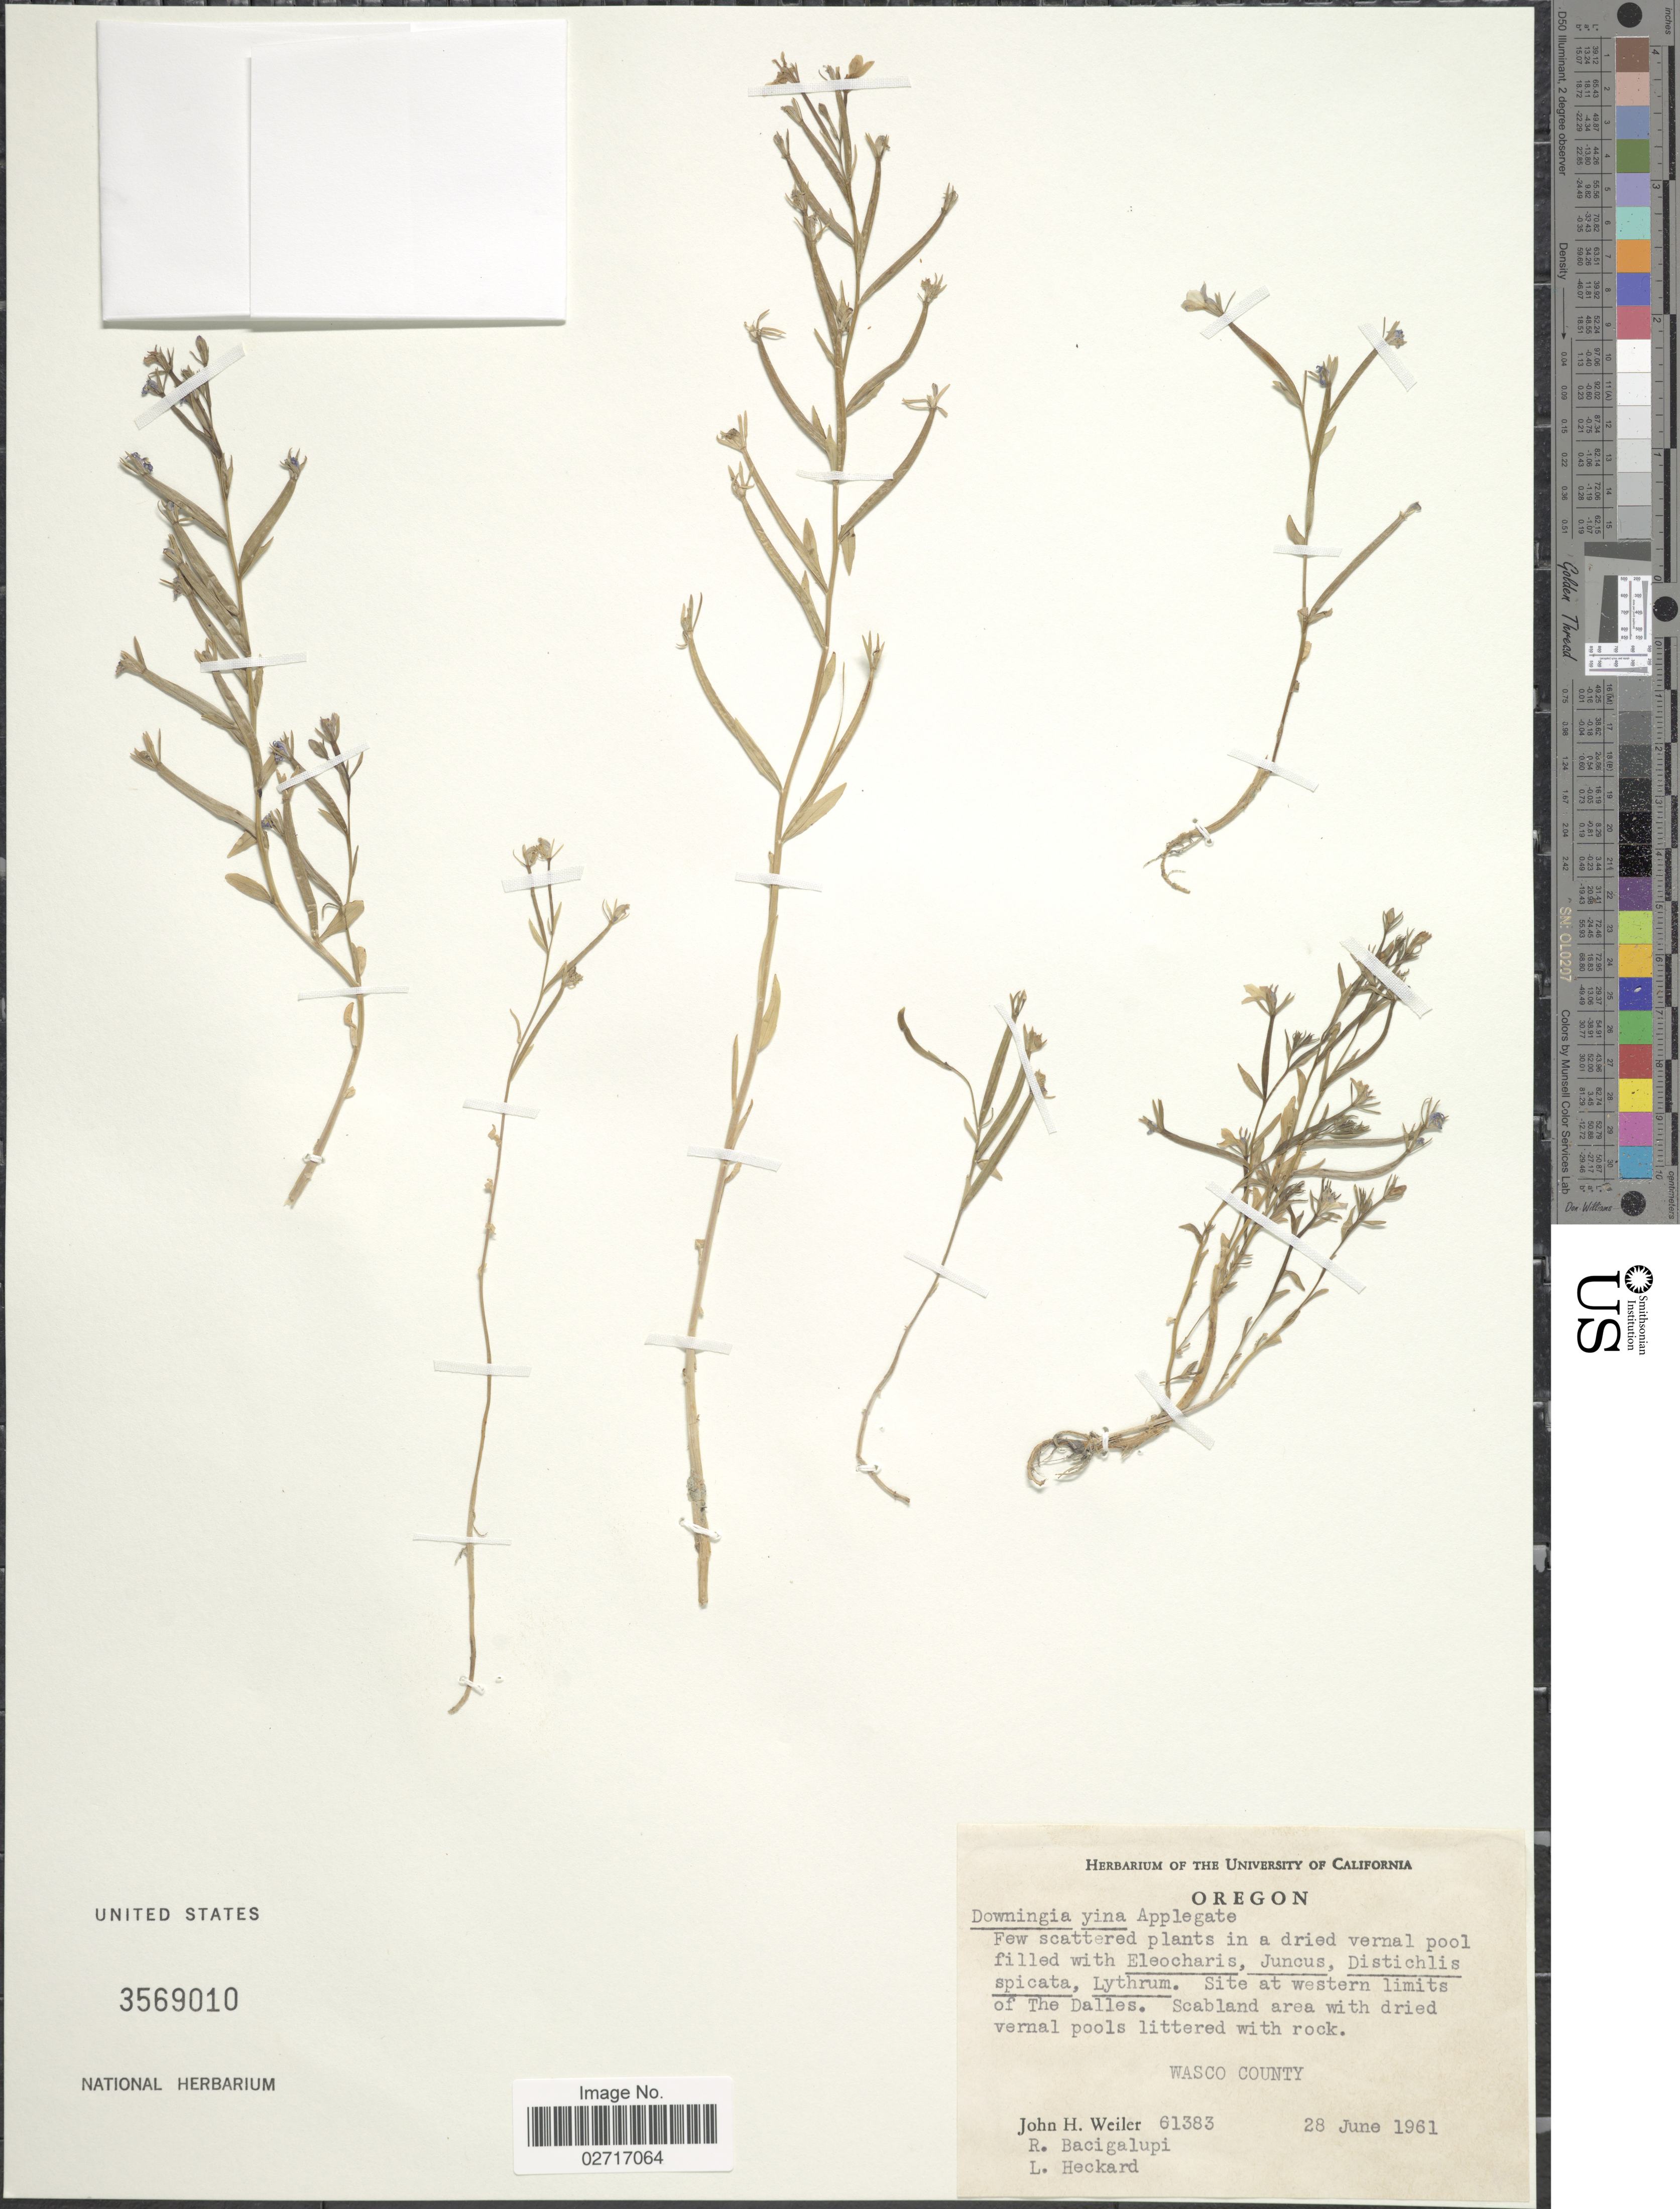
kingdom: Plantae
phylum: Tracheophyta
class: Magnoliopsida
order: Asterales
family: Campanulaceae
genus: Downingia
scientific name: Downingia yina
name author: Applegate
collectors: J. H. Weiler, R. Bacigalupi & L. R. Heckard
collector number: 61383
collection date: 1961-06-28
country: United States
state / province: Oregon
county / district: Wasco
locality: Site at western limits of The Dalles. Wasco County.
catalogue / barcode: US 3569010